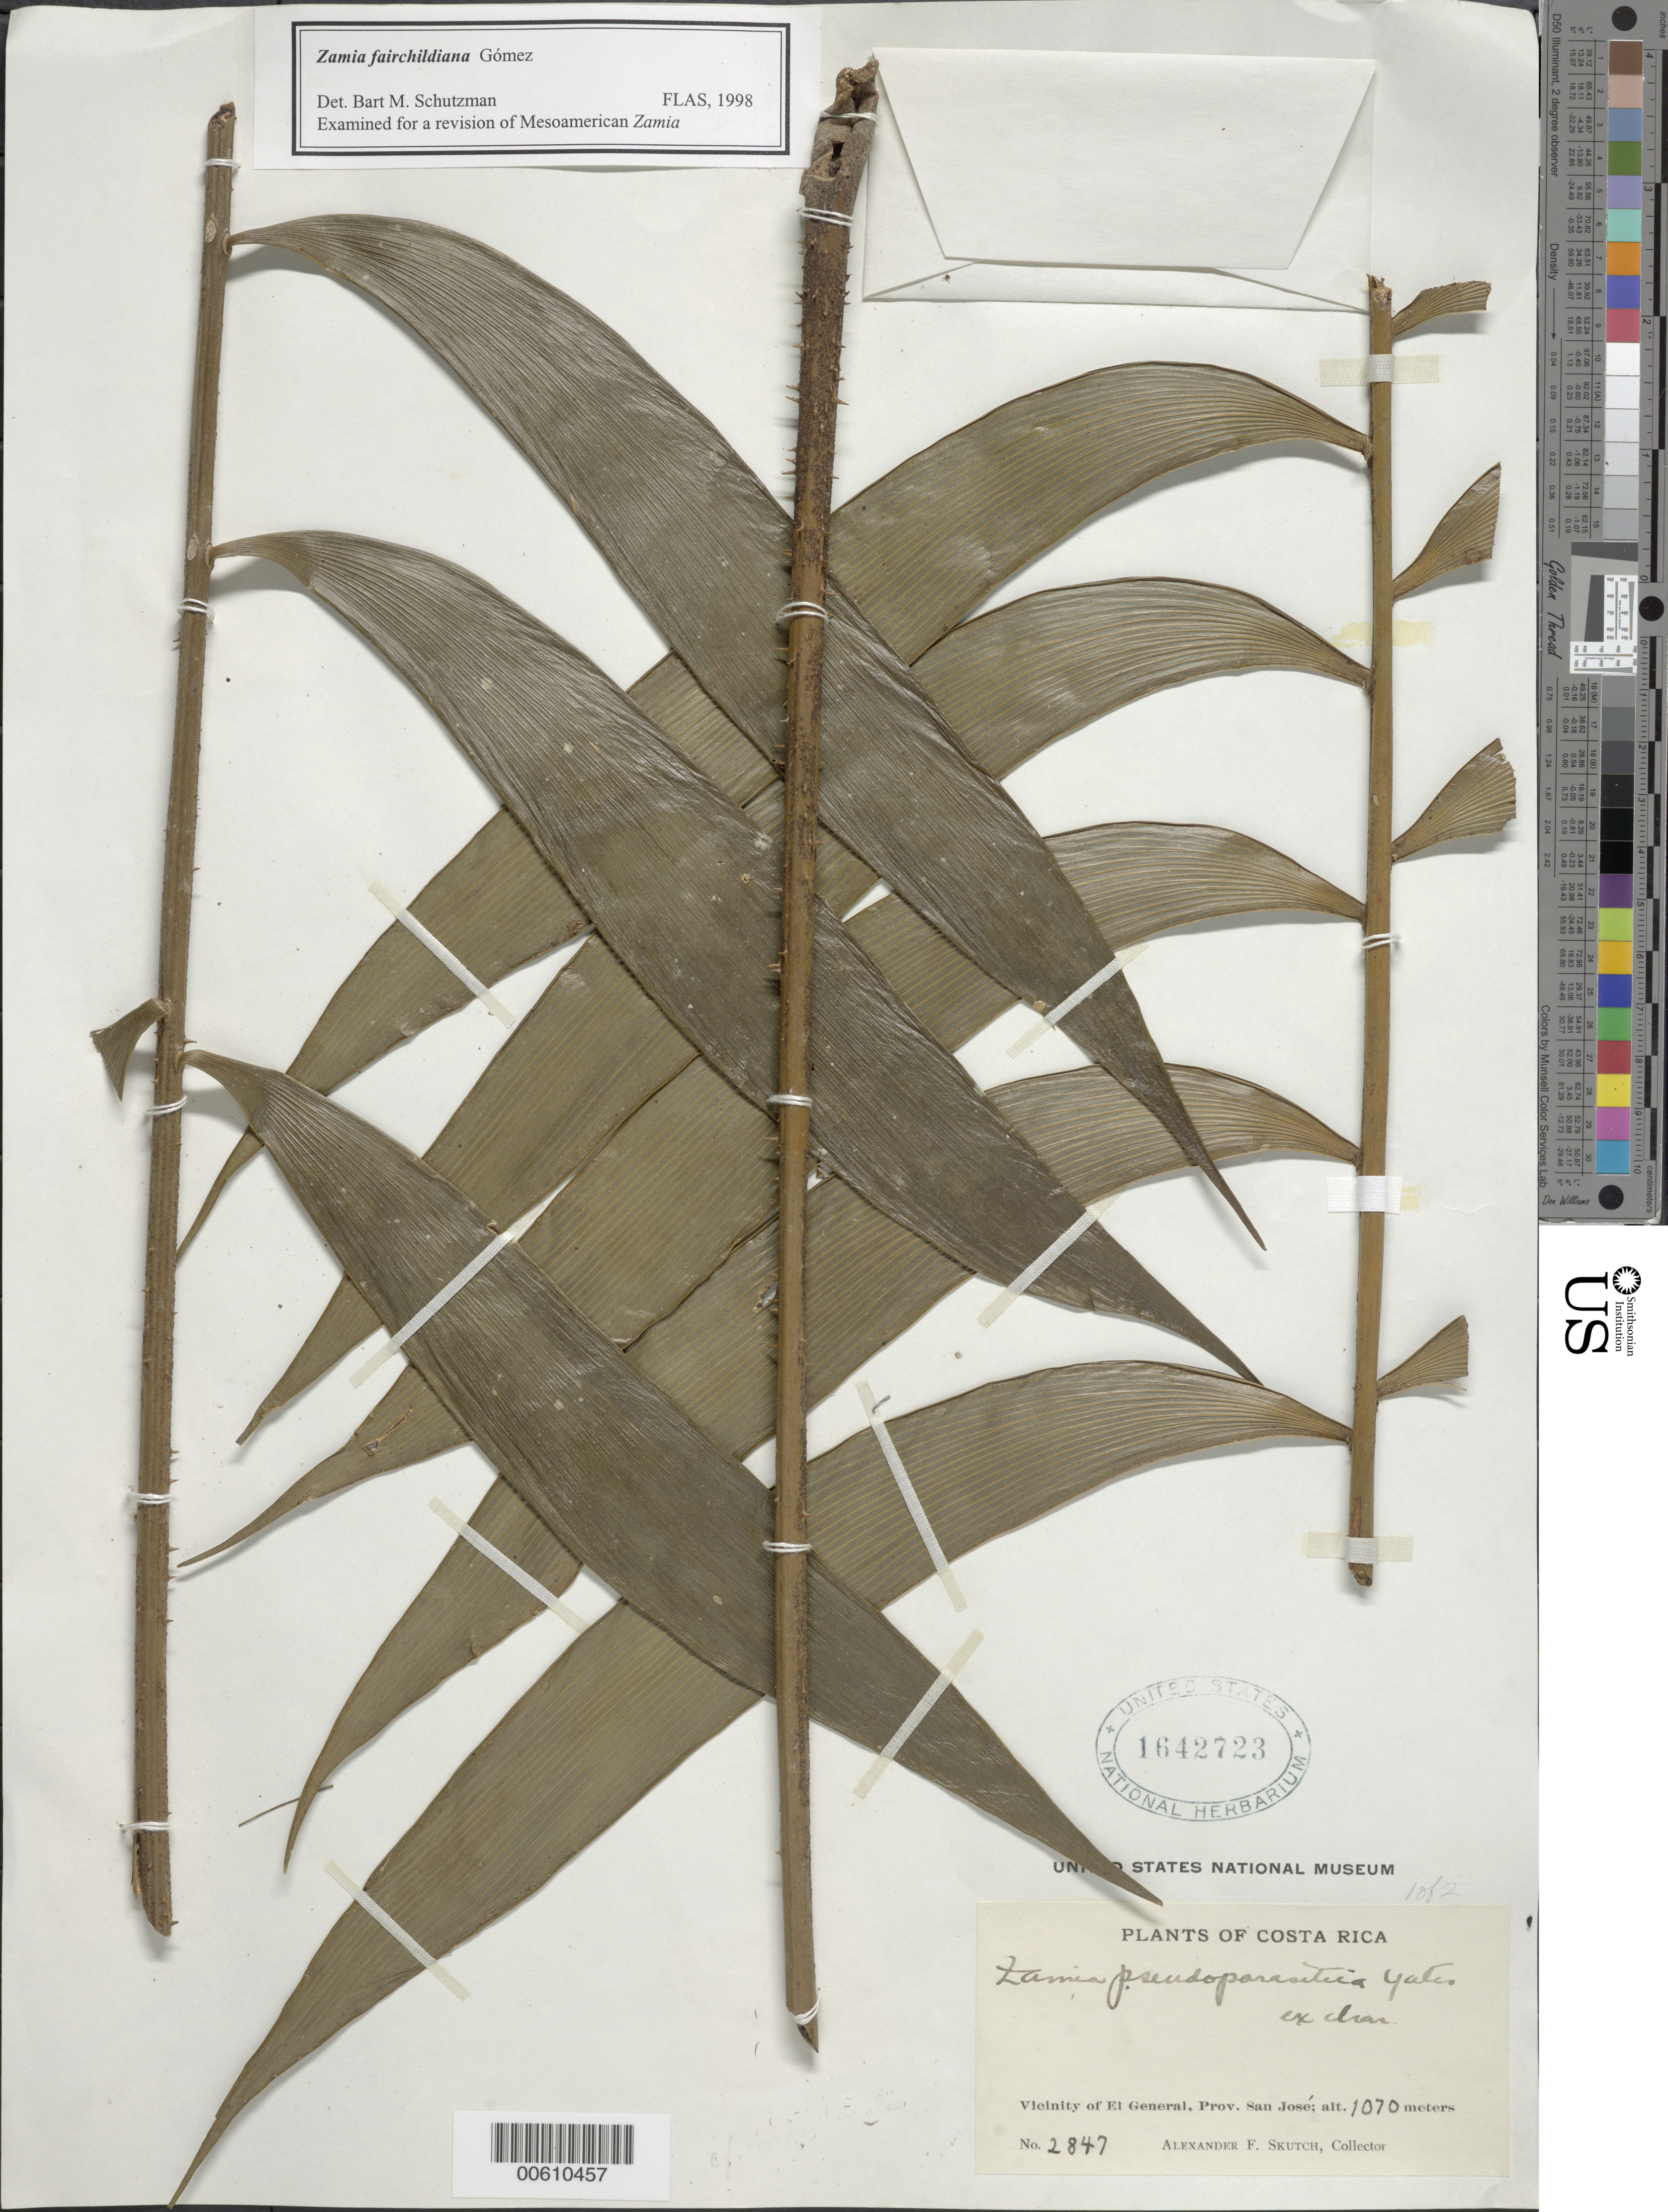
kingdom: Plantae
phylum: Tracheophyta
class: Cycadopsida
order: Cycadales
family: Zamiaceae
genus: Zamia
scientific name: Zamia fairchildiana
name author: L.D. Gómez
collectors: A. F. Skutch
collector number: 2847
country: Costa Rica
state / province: San José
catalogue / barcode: US 1642723